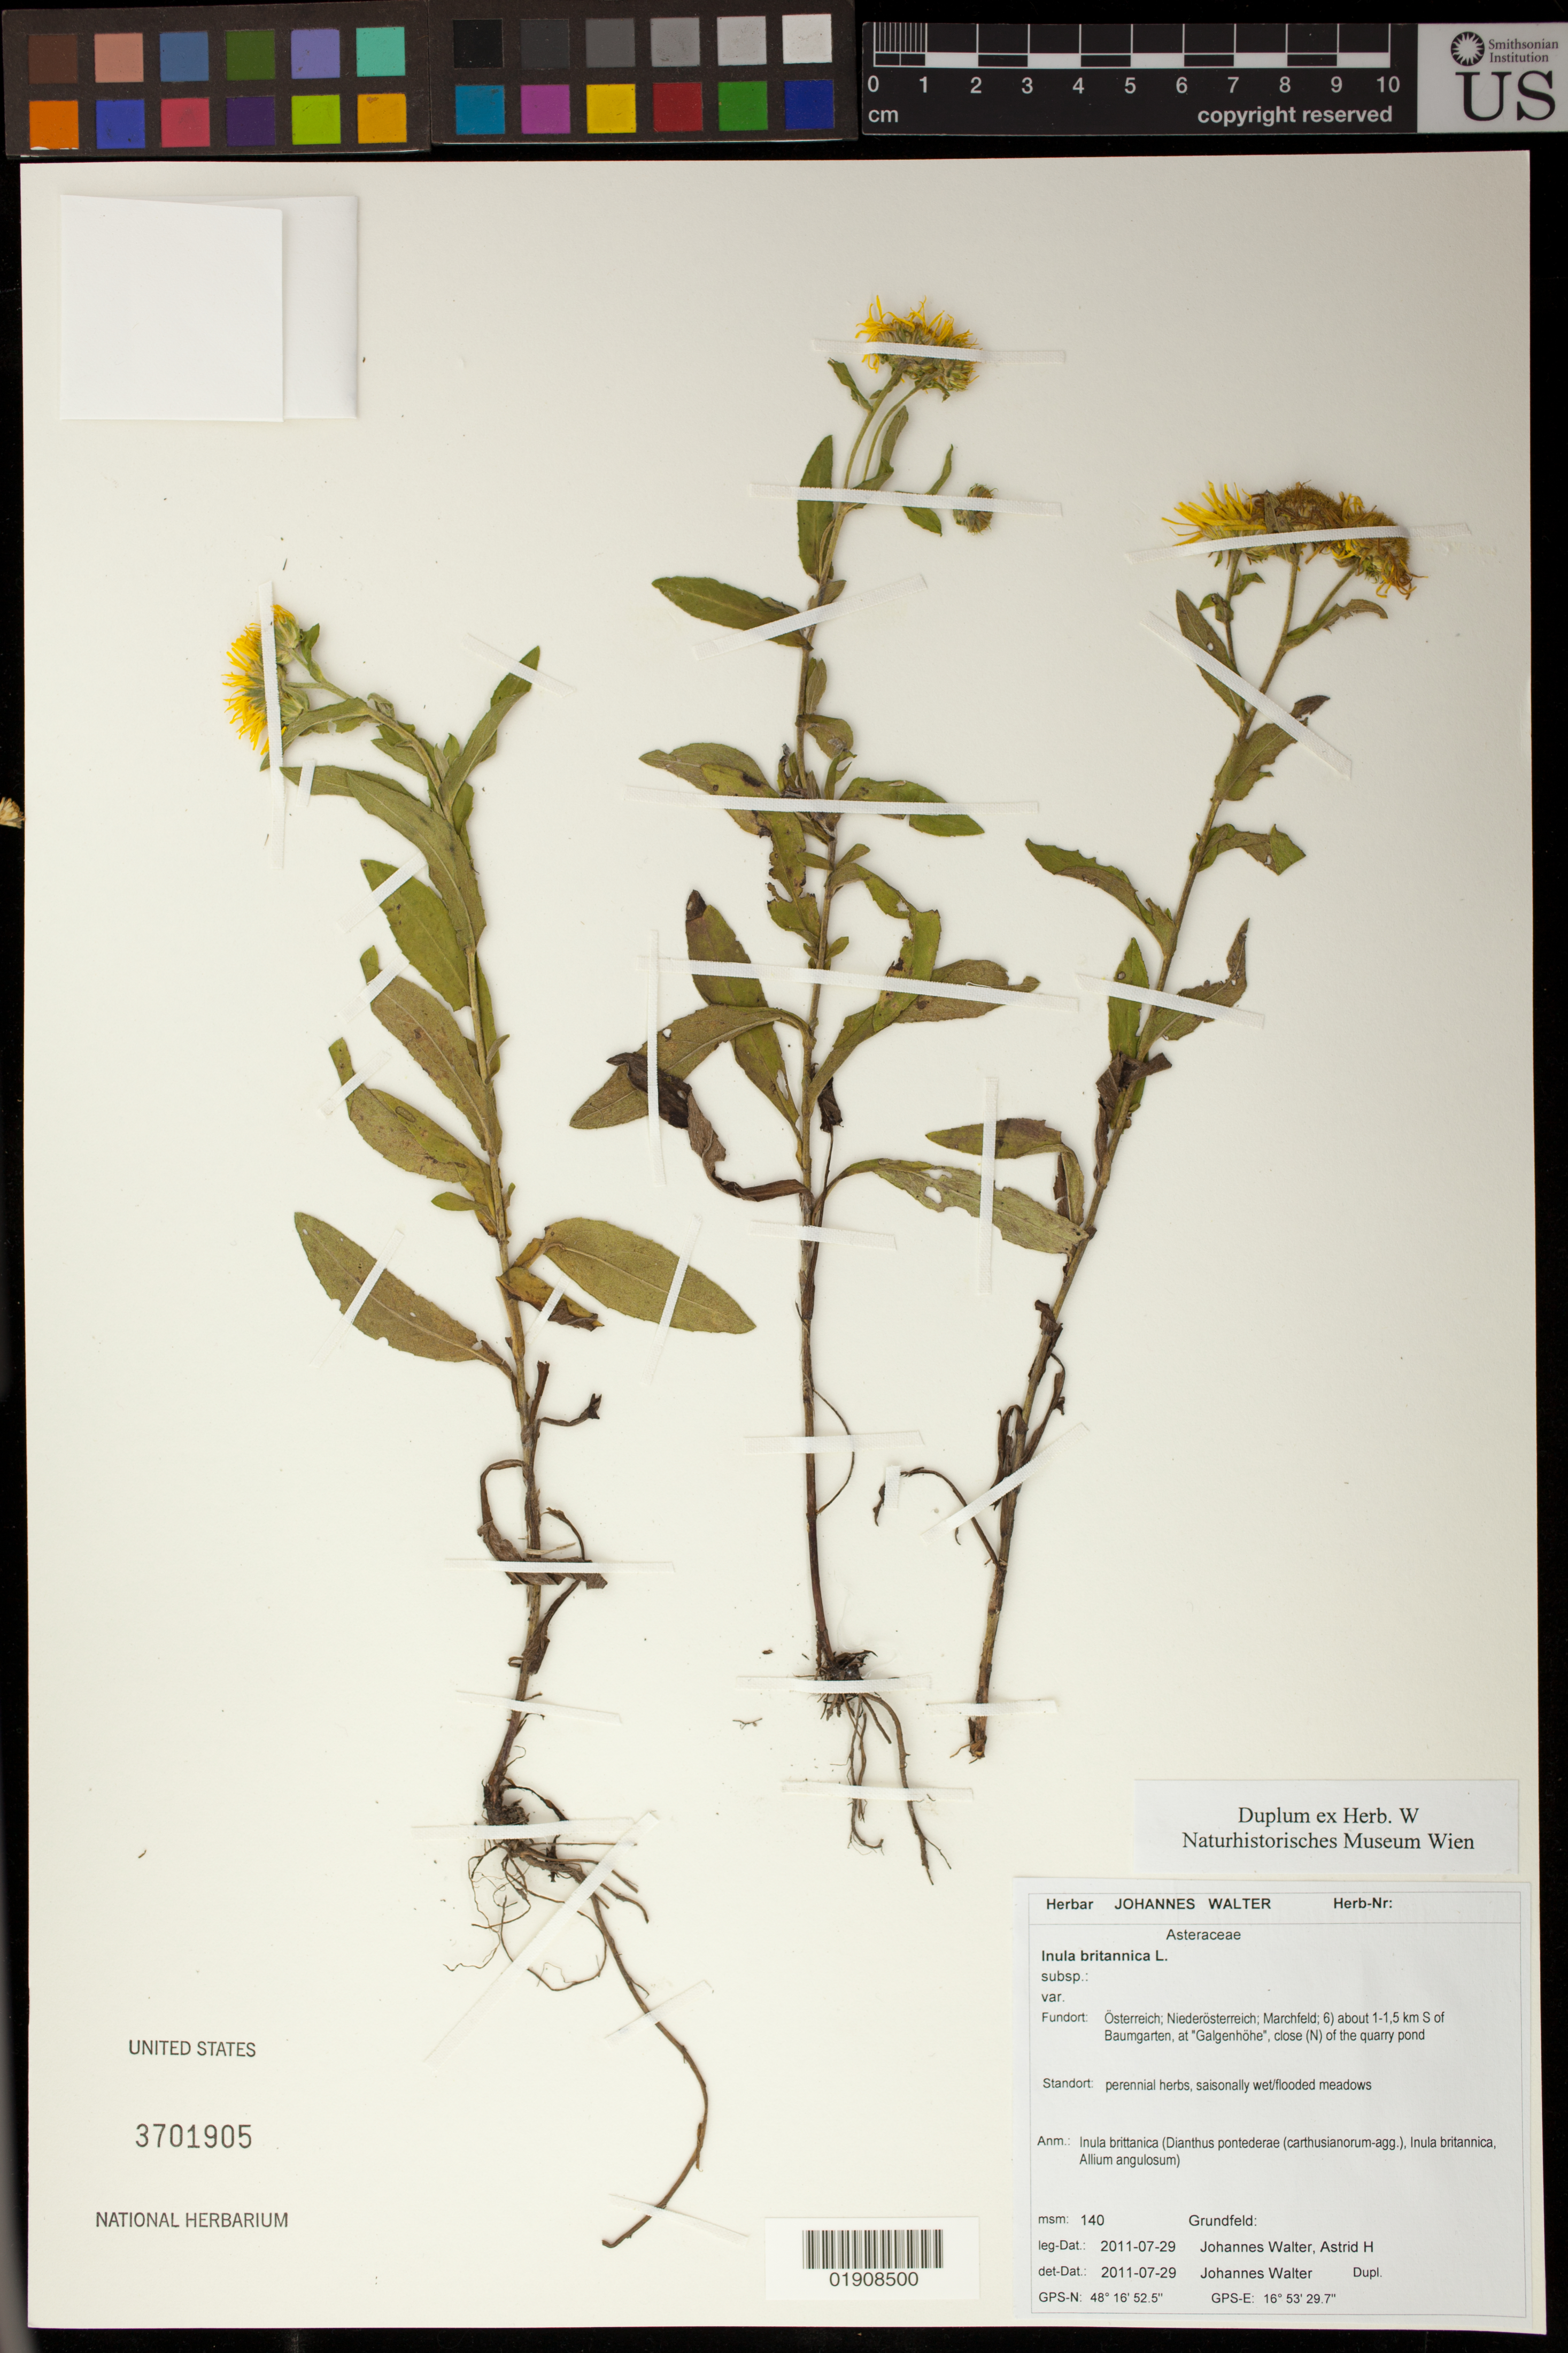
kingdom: Plantae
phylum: Tracheophyta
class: Magnoliopsida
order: Asterales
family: Asteraceae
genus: Inula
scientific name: Inula britannica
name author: L.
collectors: J. Walter & A. H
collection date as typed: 2011-07-29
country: Austria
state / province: Niederosterreich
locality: Marchfeld, about 1-1.5 km S of Baumgarten, at "Galgenhohe", close (N) of the quarry pond.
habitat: seasonally wet/flooded meadows.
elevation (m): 140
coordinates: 48 16 52.5 N, 16 53 29.7 W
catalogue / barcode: US 3701905